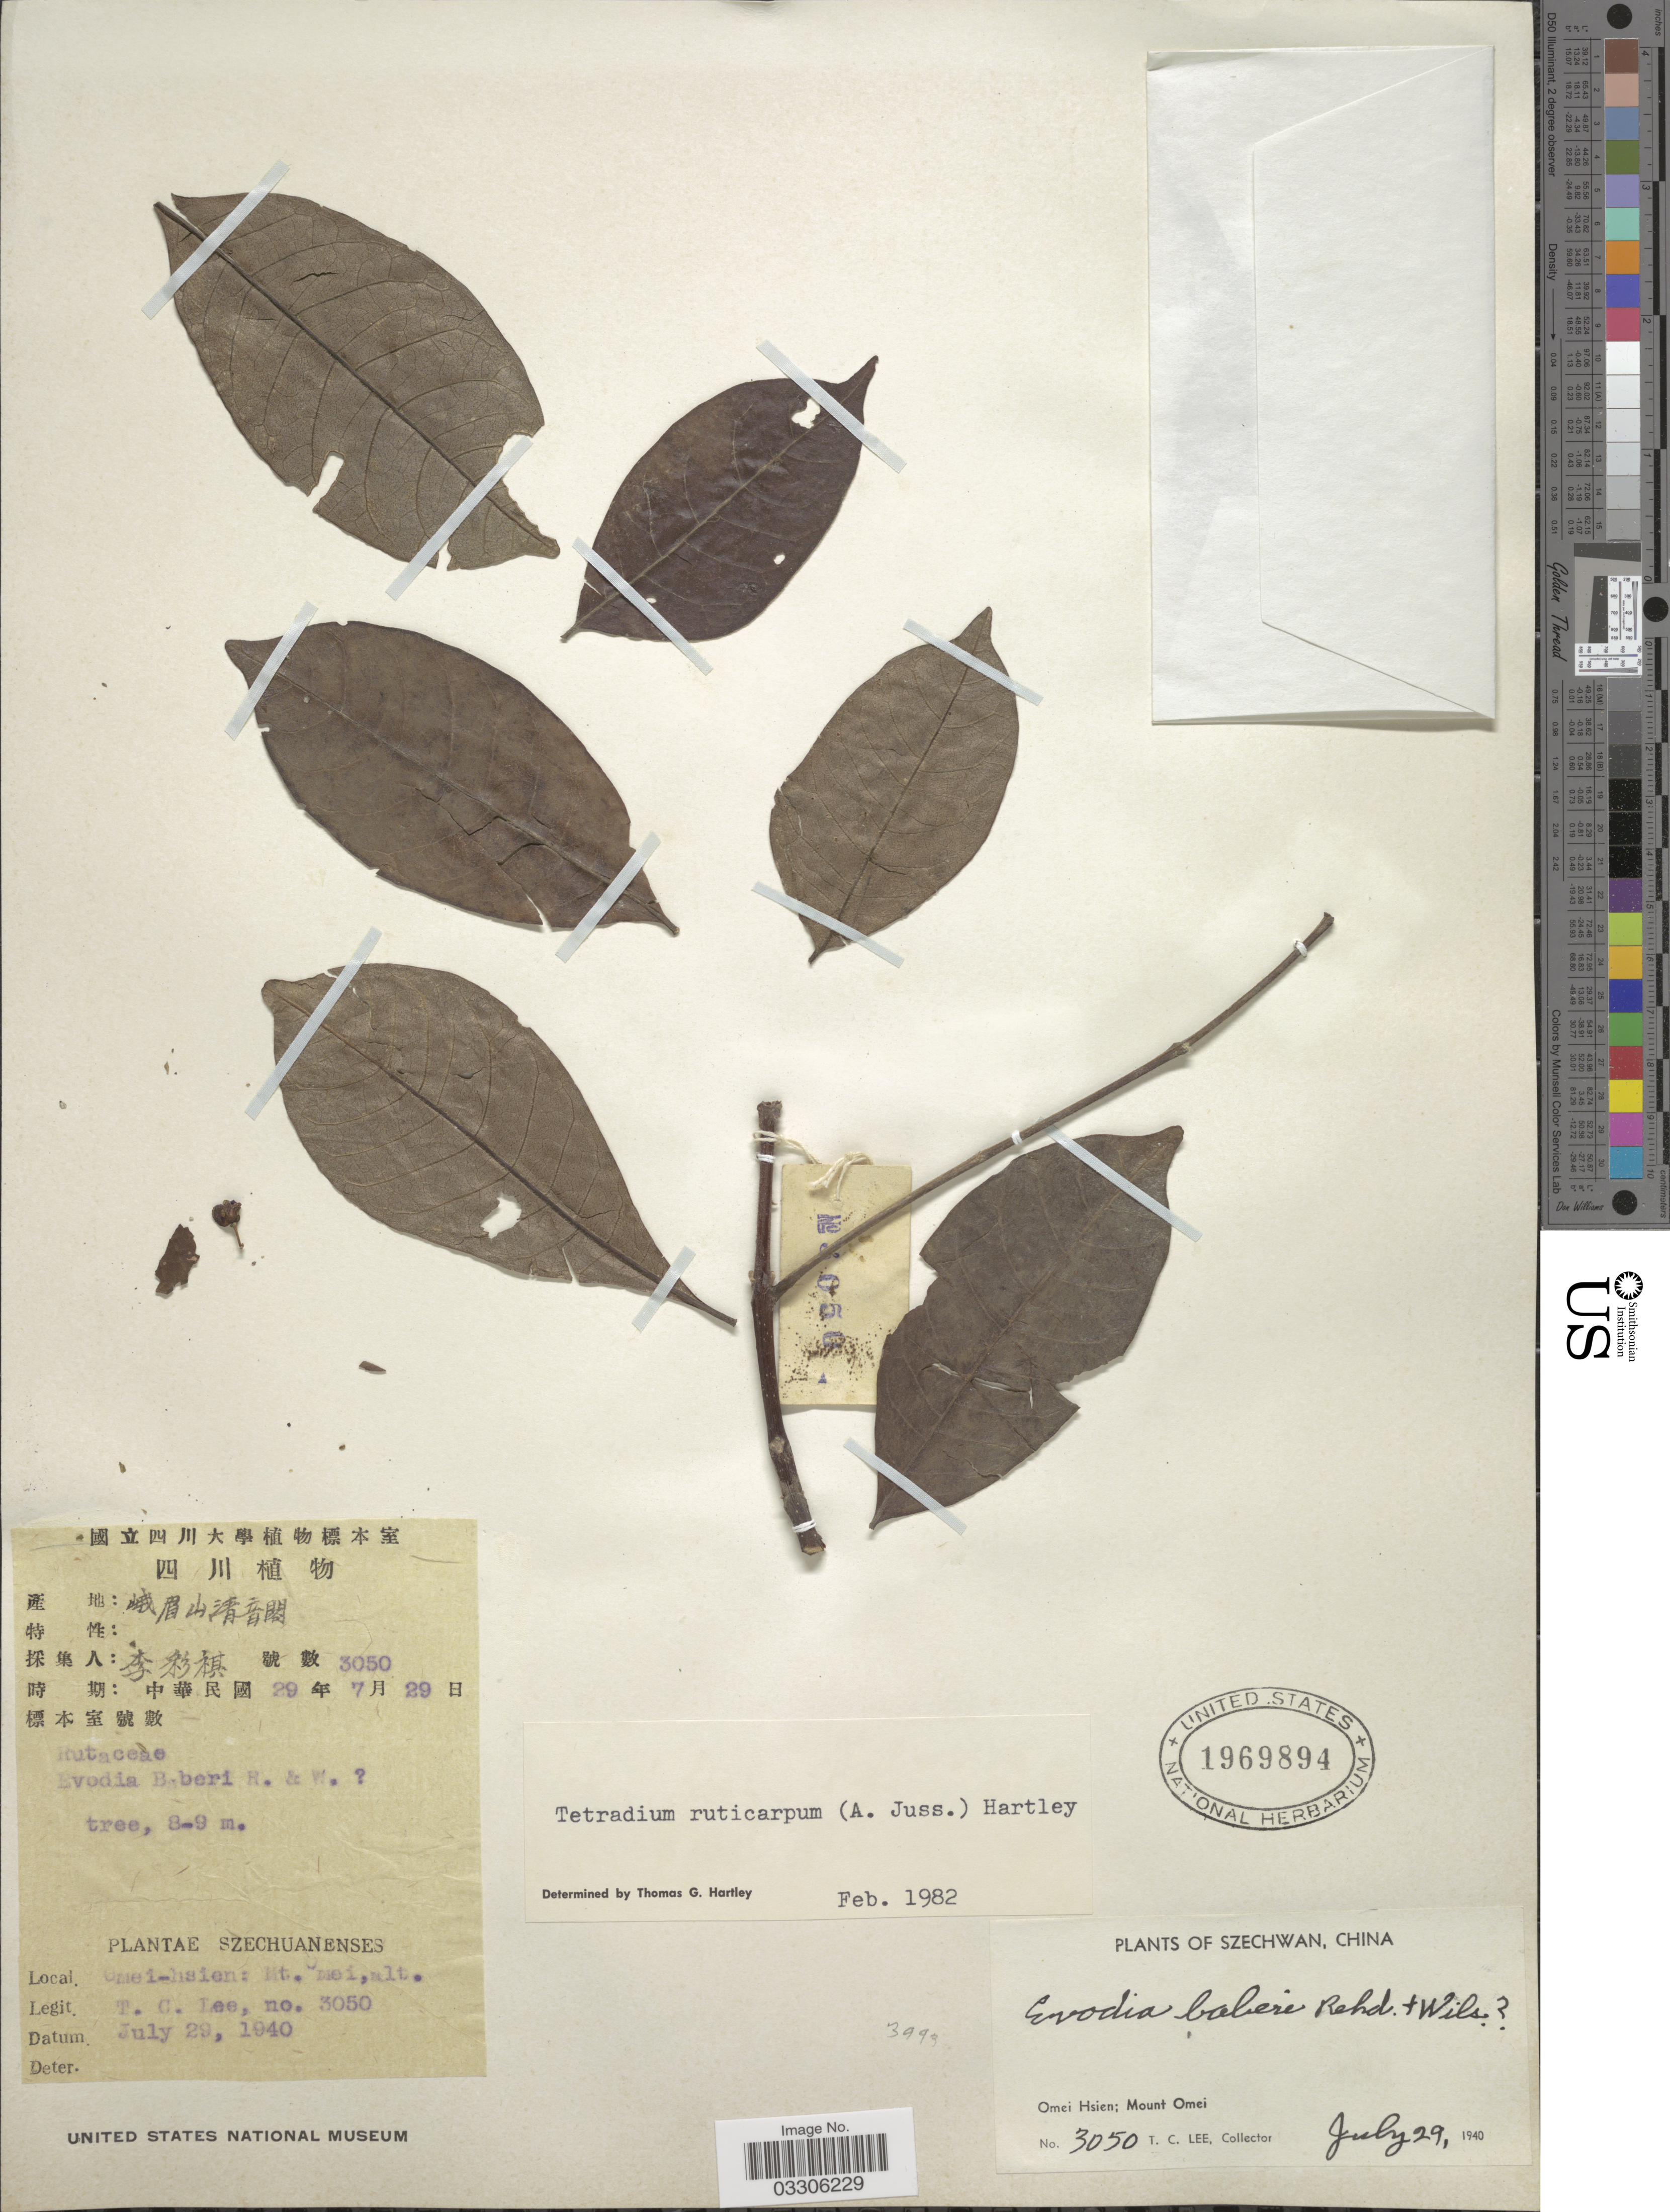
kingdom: Plantae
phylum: Tracheophyta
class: Magnoliopsida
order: Sapindales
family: Rutaceae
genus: Tetradium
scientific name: Tetradium ruticarpum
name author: (A. Juss.) T.G. Hartley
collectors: T. Lee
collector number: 3050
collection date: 1940-07-29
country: China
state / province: Sichuan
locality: Szechwan. Omei Hsien; Mount Omei.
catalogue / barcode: US 1969894